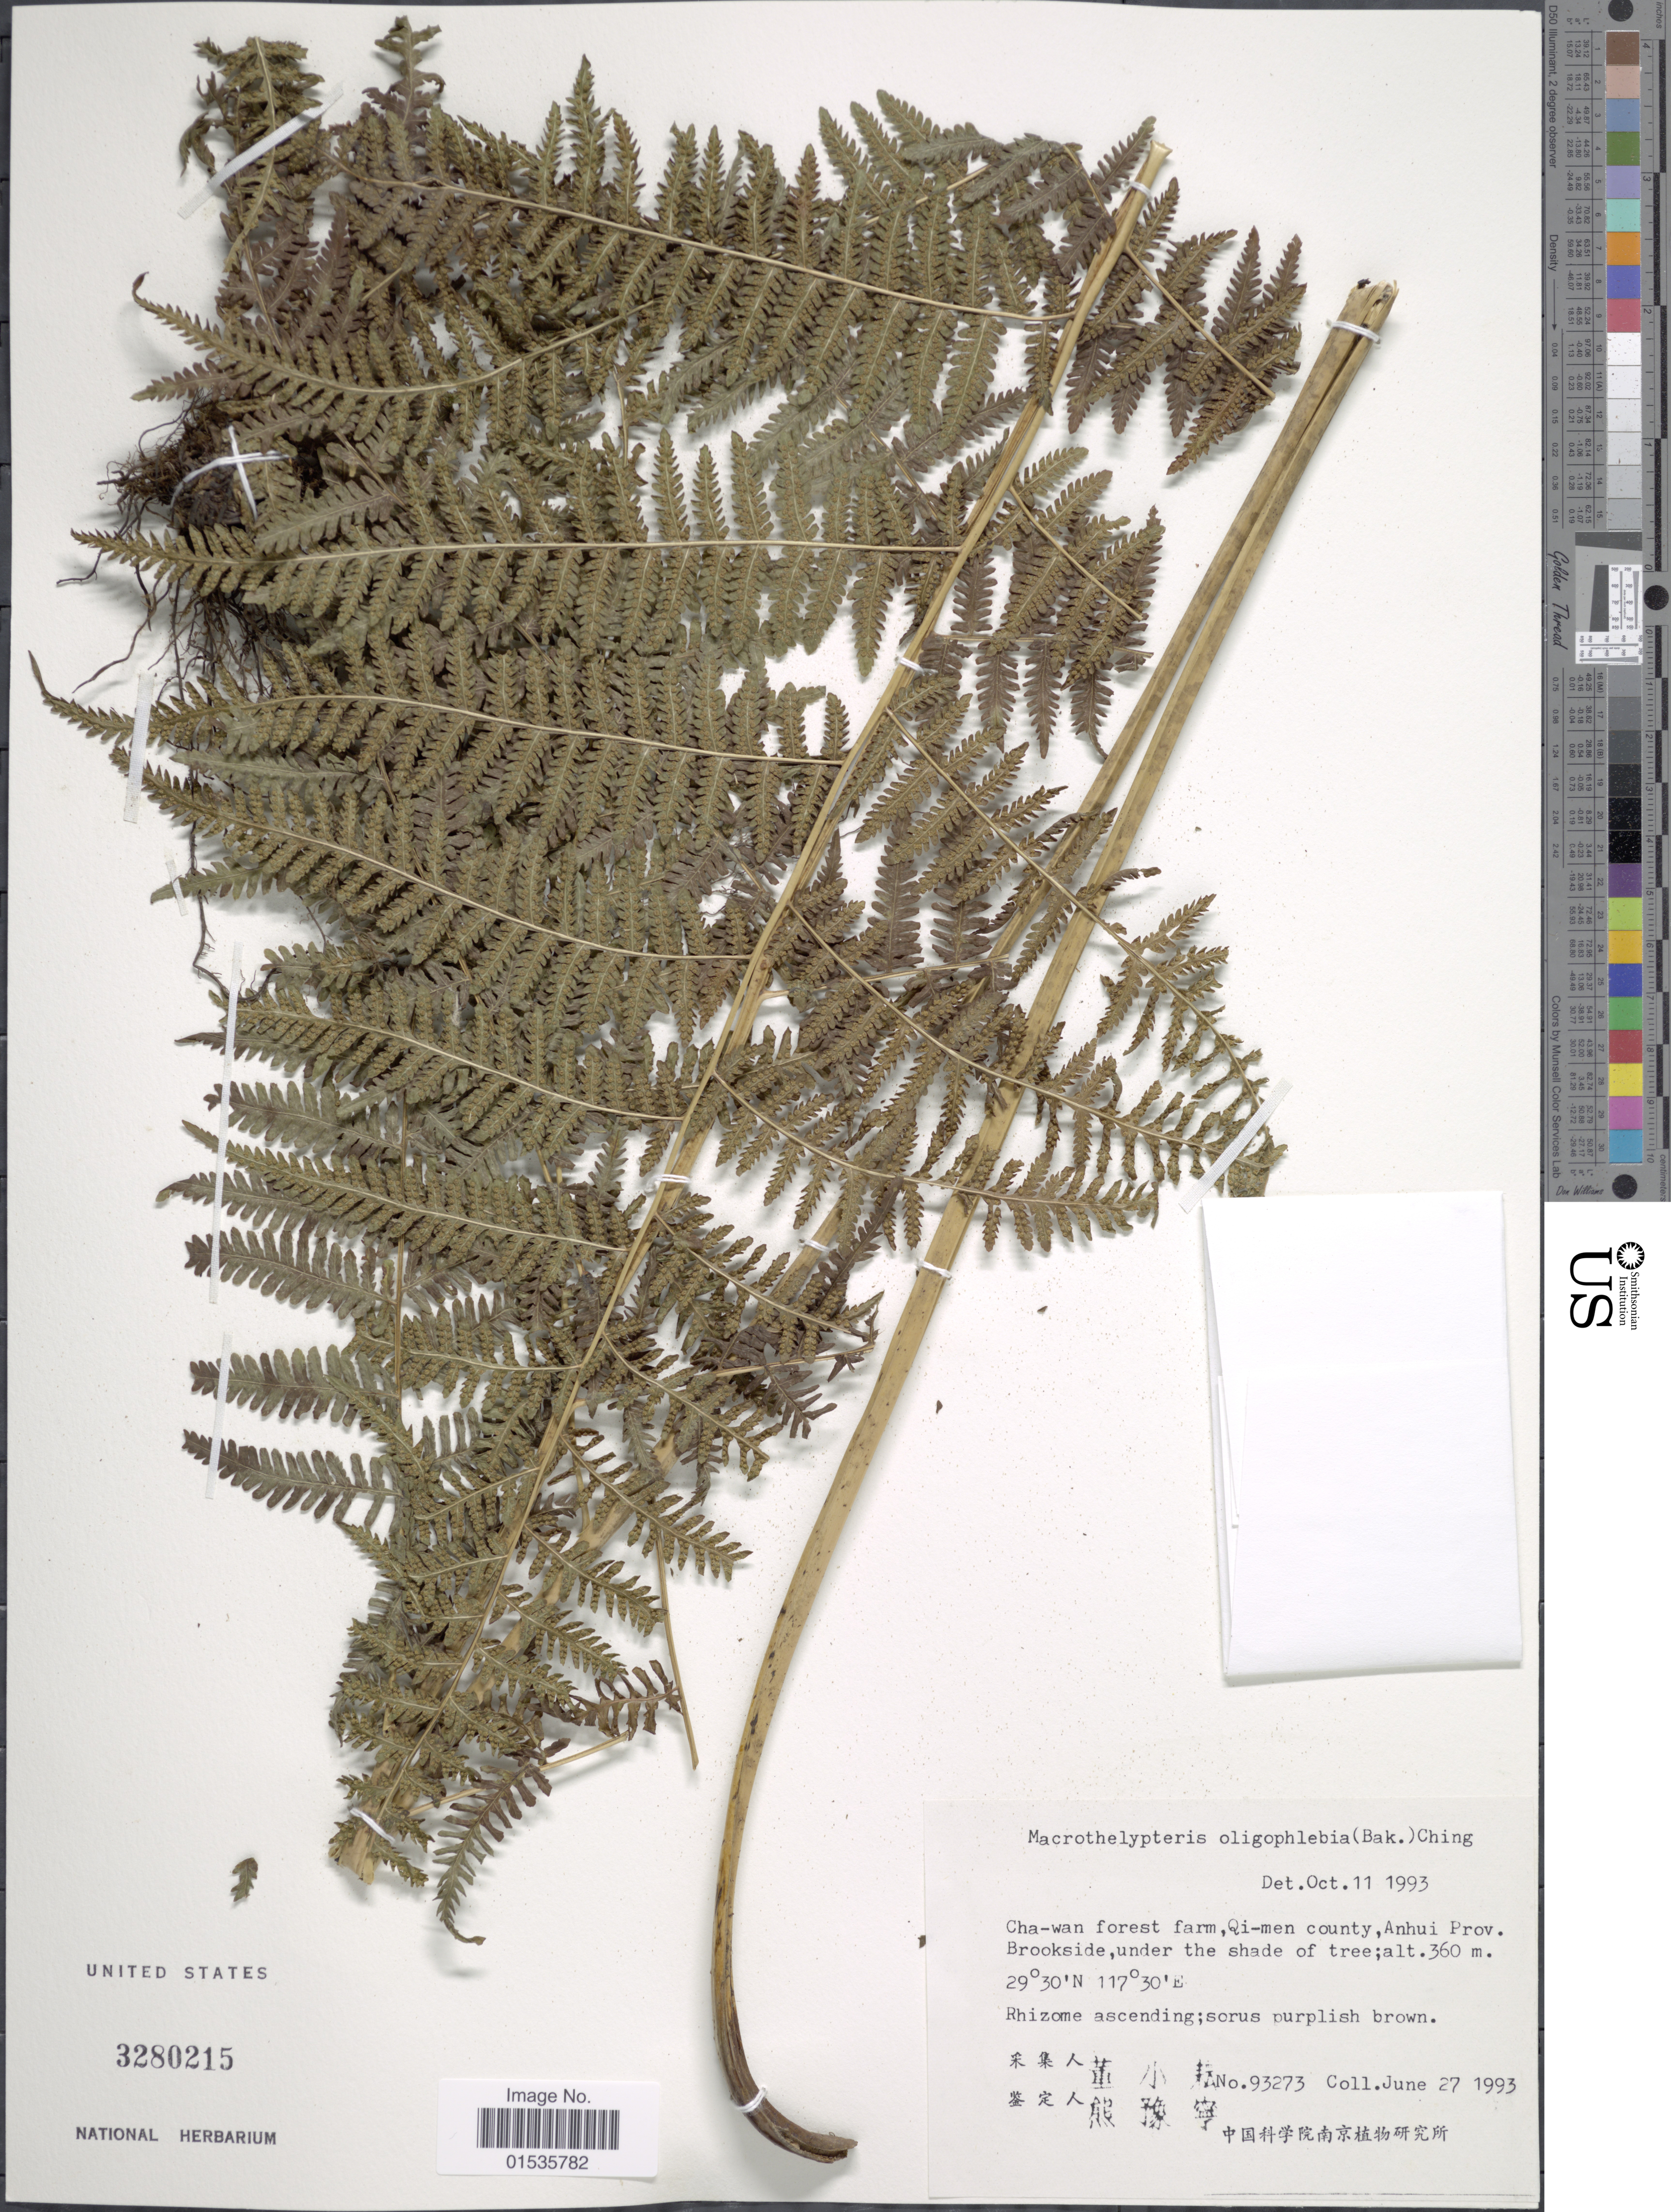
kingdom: Plantae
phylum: Tracheophyta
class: Polypodiopsida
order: Polypodiales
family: Thelypteridaceae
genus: Macrothelypteris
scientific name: Macrothelypteris oligophlebia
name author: (Baker) Ching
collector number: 93273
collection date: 1993-06-27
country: China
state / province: Anhui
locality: Cha-wan forest farm, Qi-men county, Anhui Prov. Brookside, under the shade of tree.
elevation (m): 360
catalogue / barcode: US 3280215